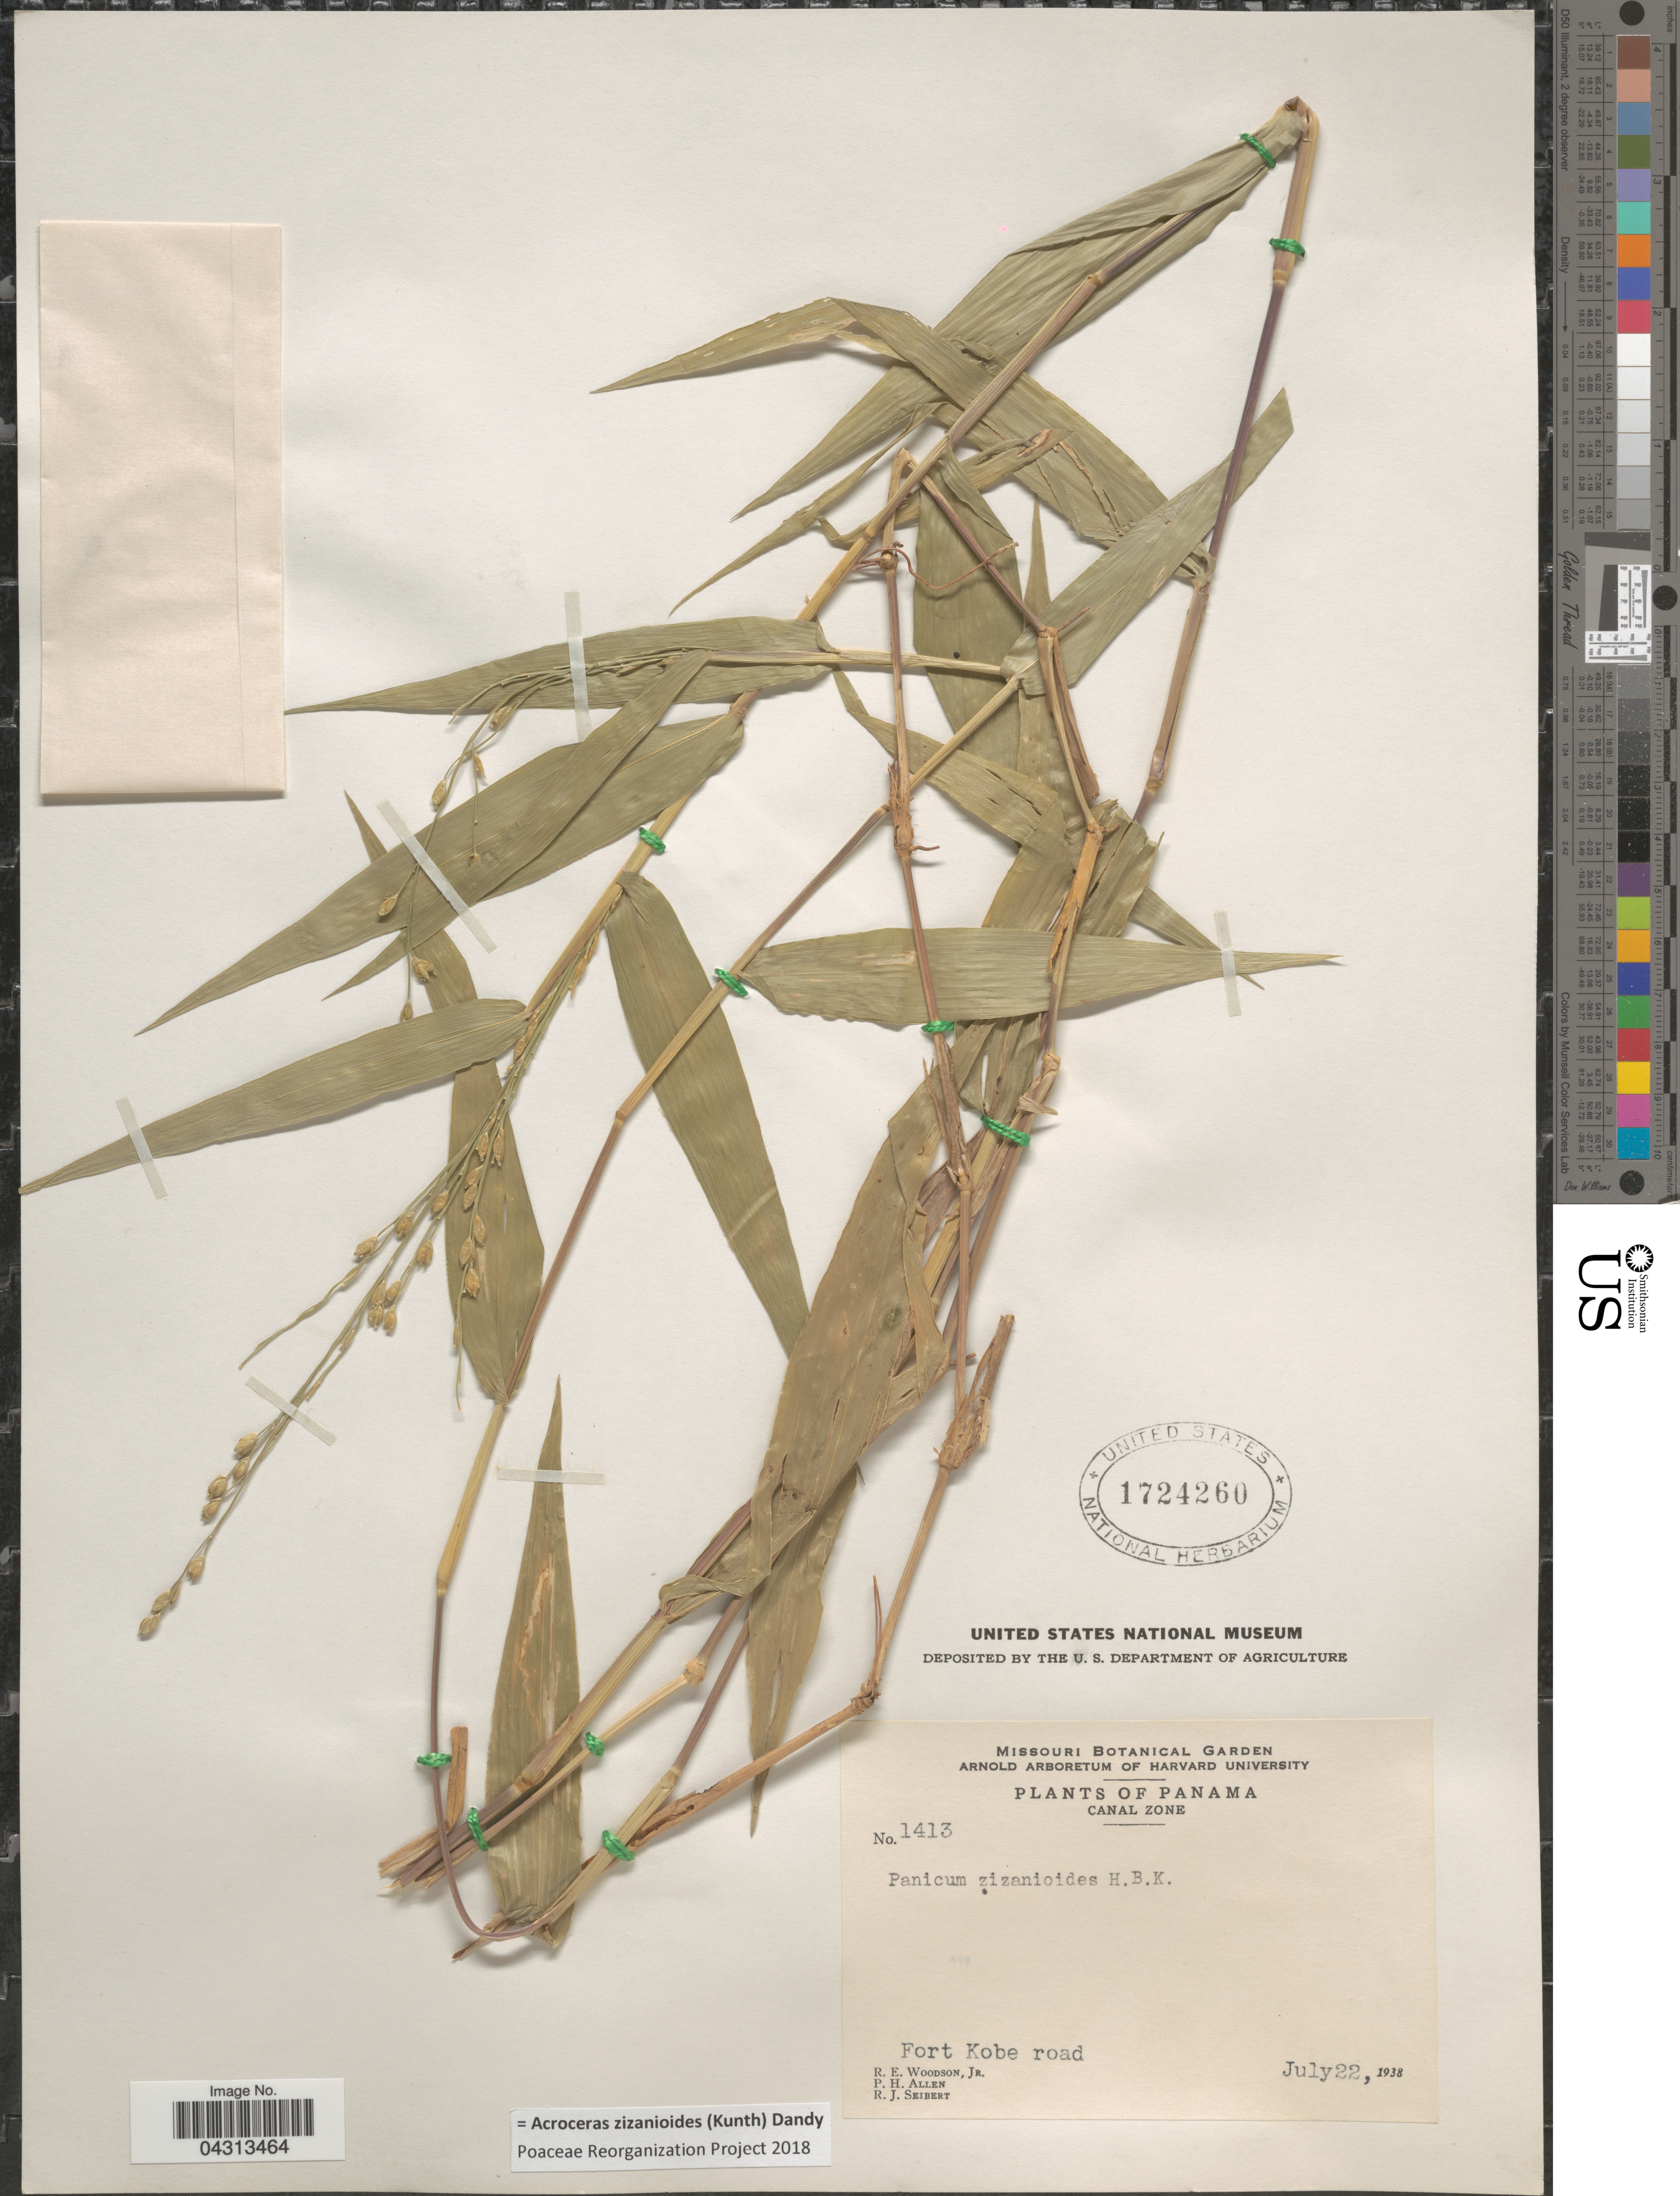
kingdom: Plantae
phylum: Tracheophyta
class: Liliopsida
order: Poales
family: Poaceae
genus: Acroceras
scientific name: Acroceras zizanioides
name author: (Kunth) Dandy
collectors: R. E. Woodson, P. H. Allen & R. J. Seibert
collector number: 1413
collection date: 1938-07-22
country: Panama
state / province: Colón / Panamá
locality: Canal Zone. Fort Kobe road.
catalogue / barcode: US 1724260